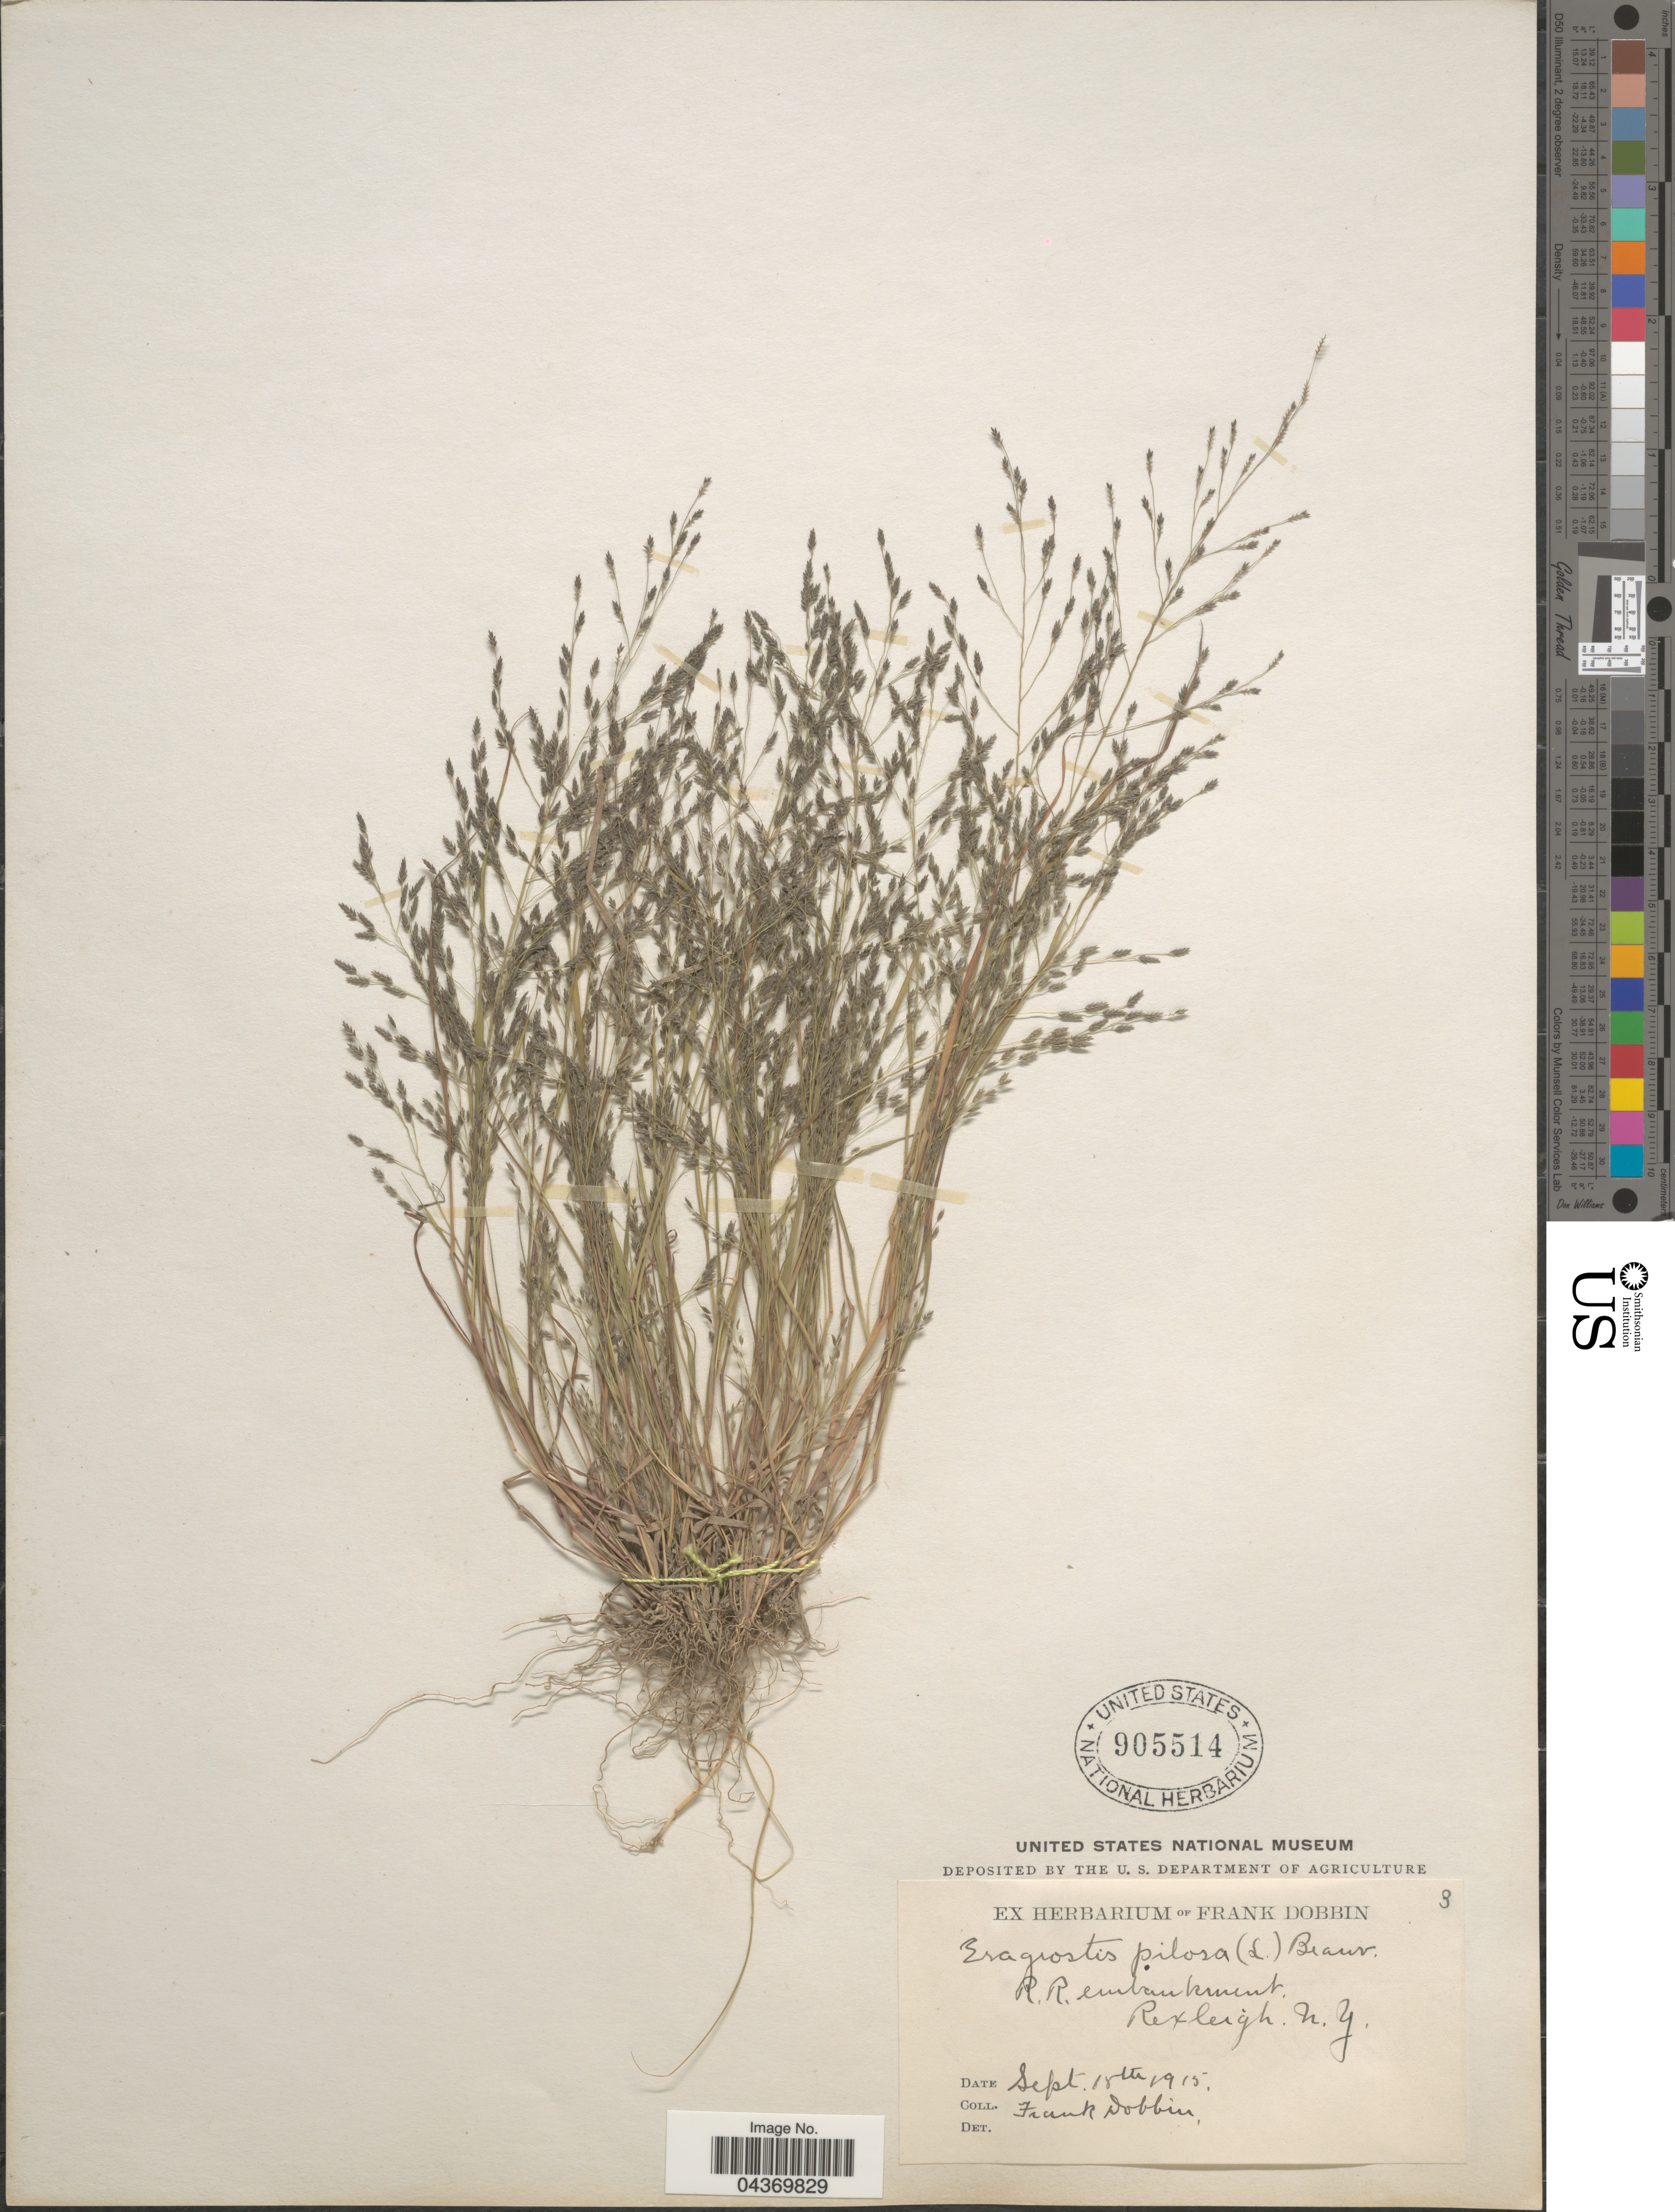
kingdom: Plantae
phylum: Tracheophyta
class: Liliopsida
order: Poales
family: Poaceae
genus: Eragrostis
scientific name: Eragrostis pectinacea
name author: (Michx.) Nees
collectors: F. Dobbin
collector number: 3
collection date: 1915-09-18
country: United States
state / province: New York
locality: R.R. embankment. Rexleigh.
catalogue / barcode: US 905514